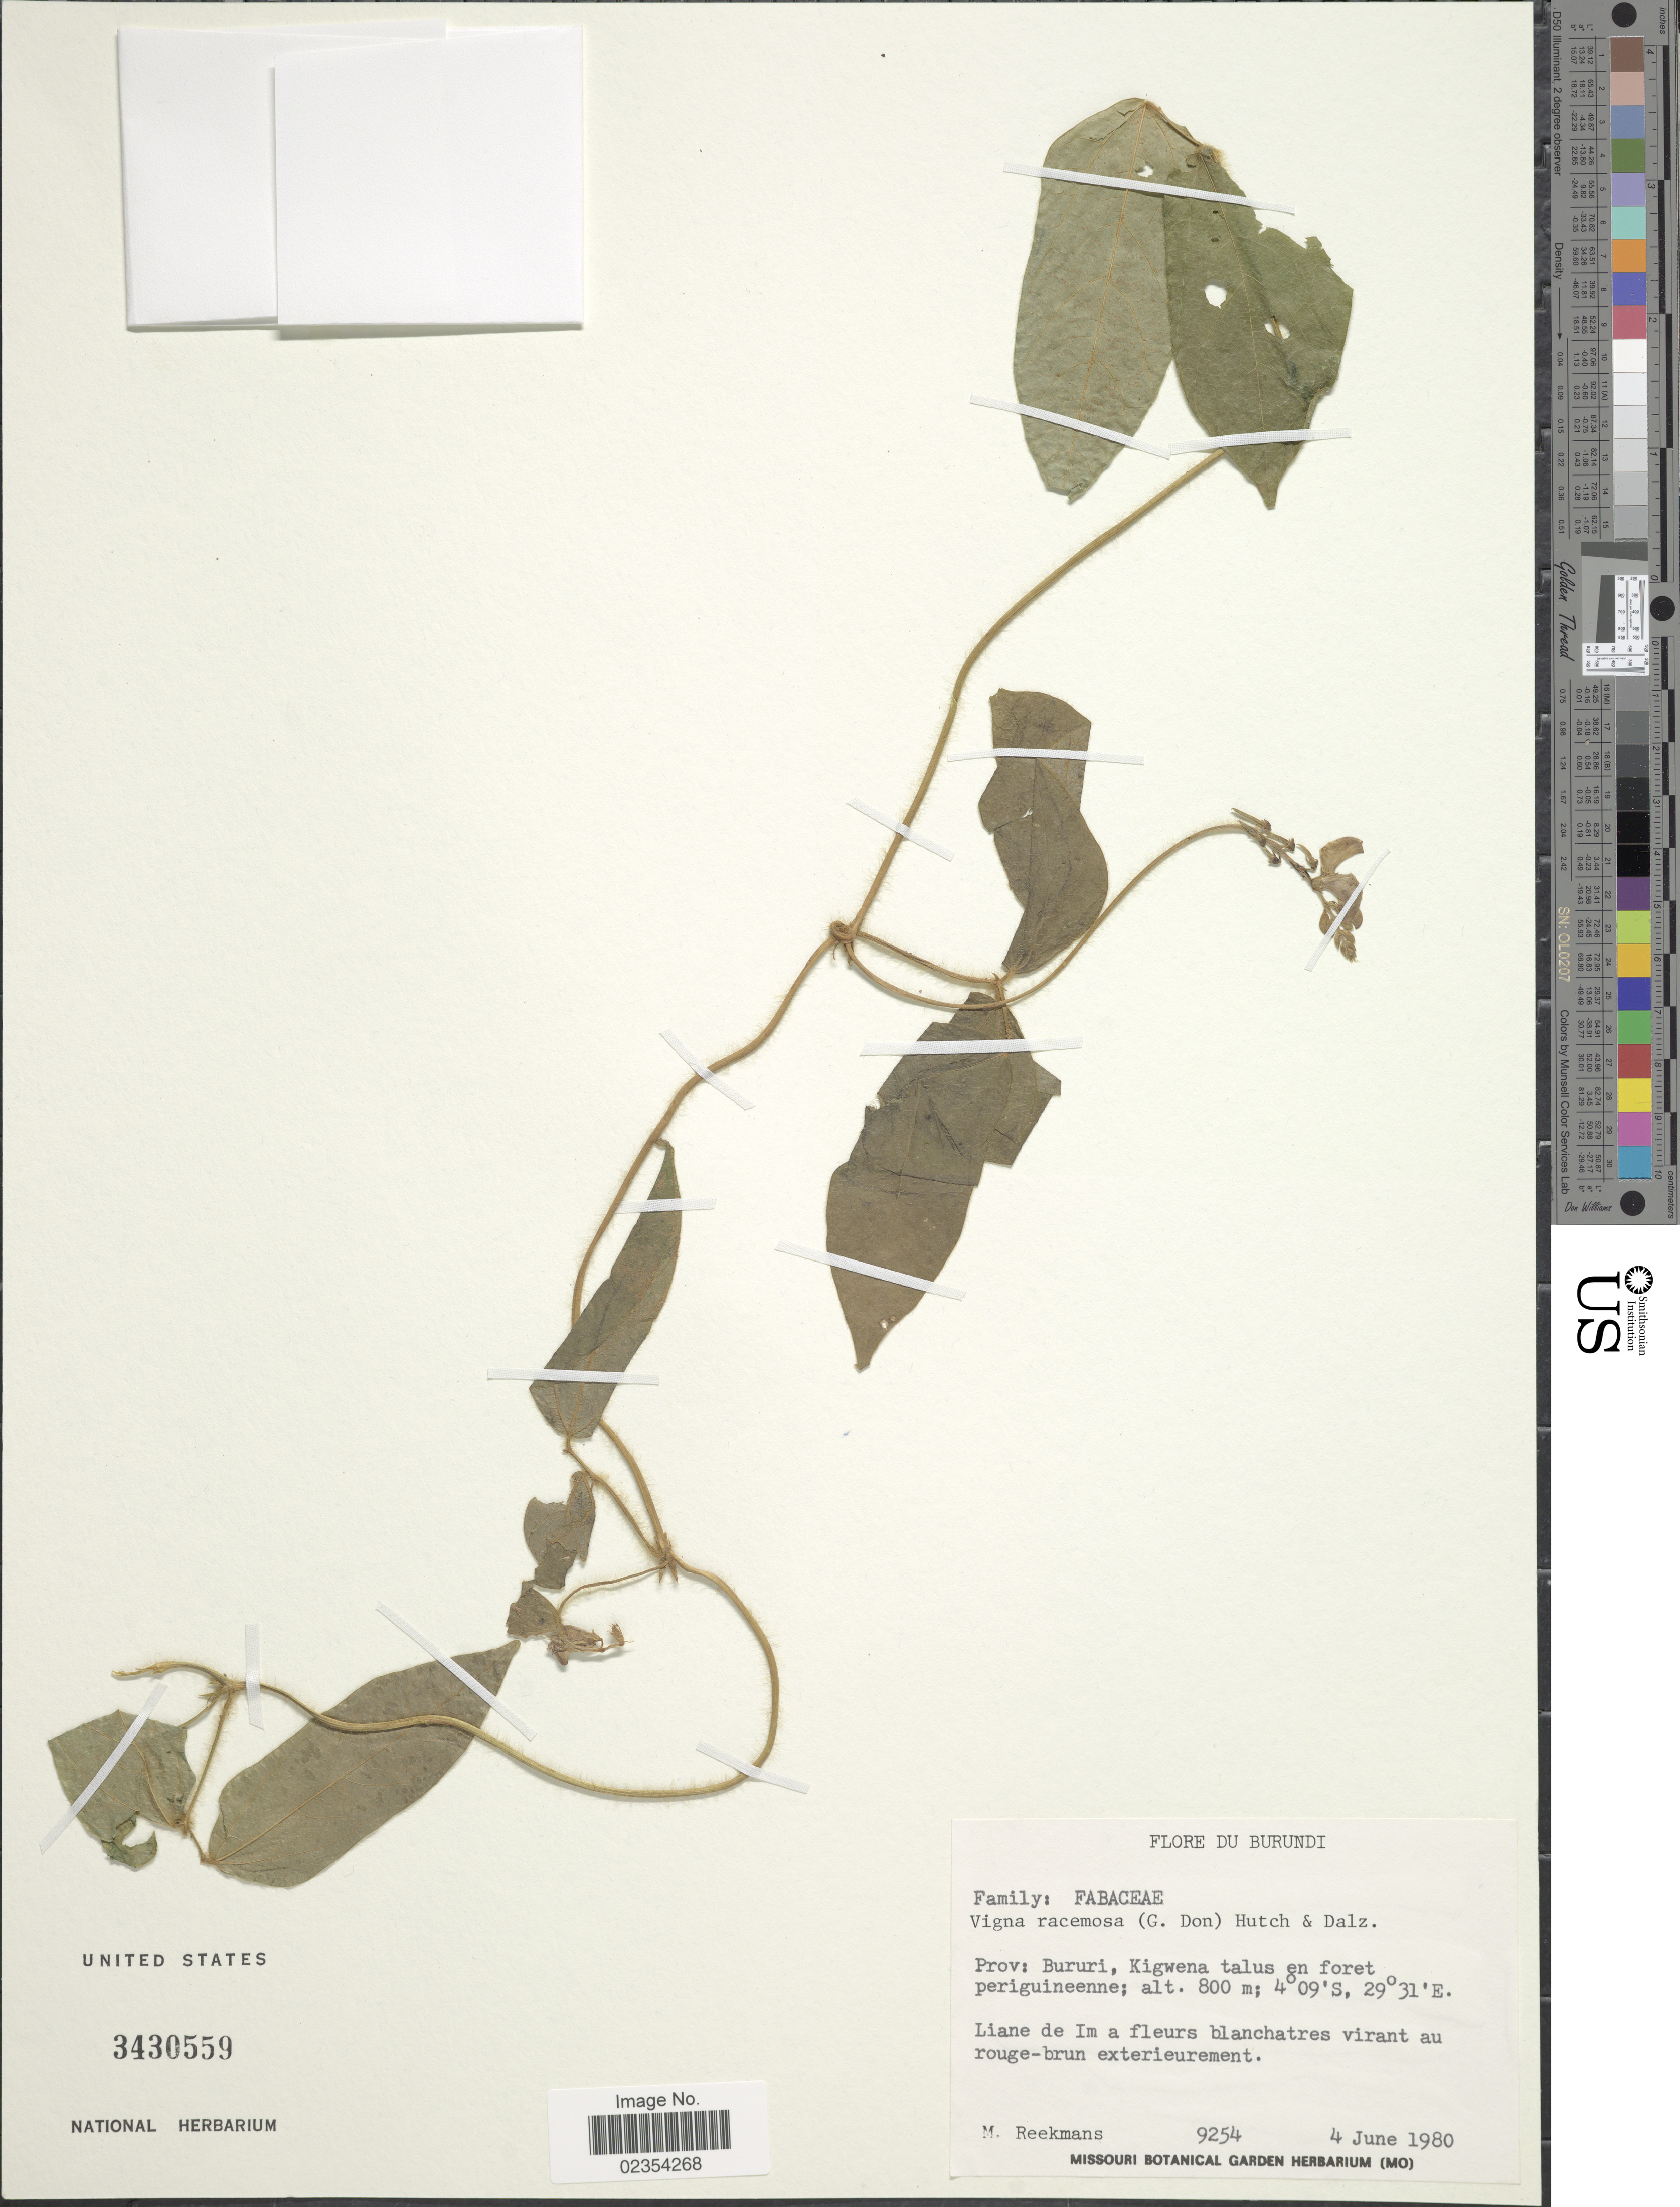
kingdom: Plantae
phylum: Tracheophyta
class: Magnoliopsida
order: Fabales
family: Fabaceae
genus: Vigna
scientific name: Vigna racemosa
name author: (G. Don) Hutch. & Dalziel ex Baker f.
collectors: M. Reekmans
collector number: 9254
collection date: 1980-06-04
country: Burundi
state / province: Bururi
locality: Kigwena talus en forey periguineenne.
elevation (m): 800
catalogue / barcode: US 3430559